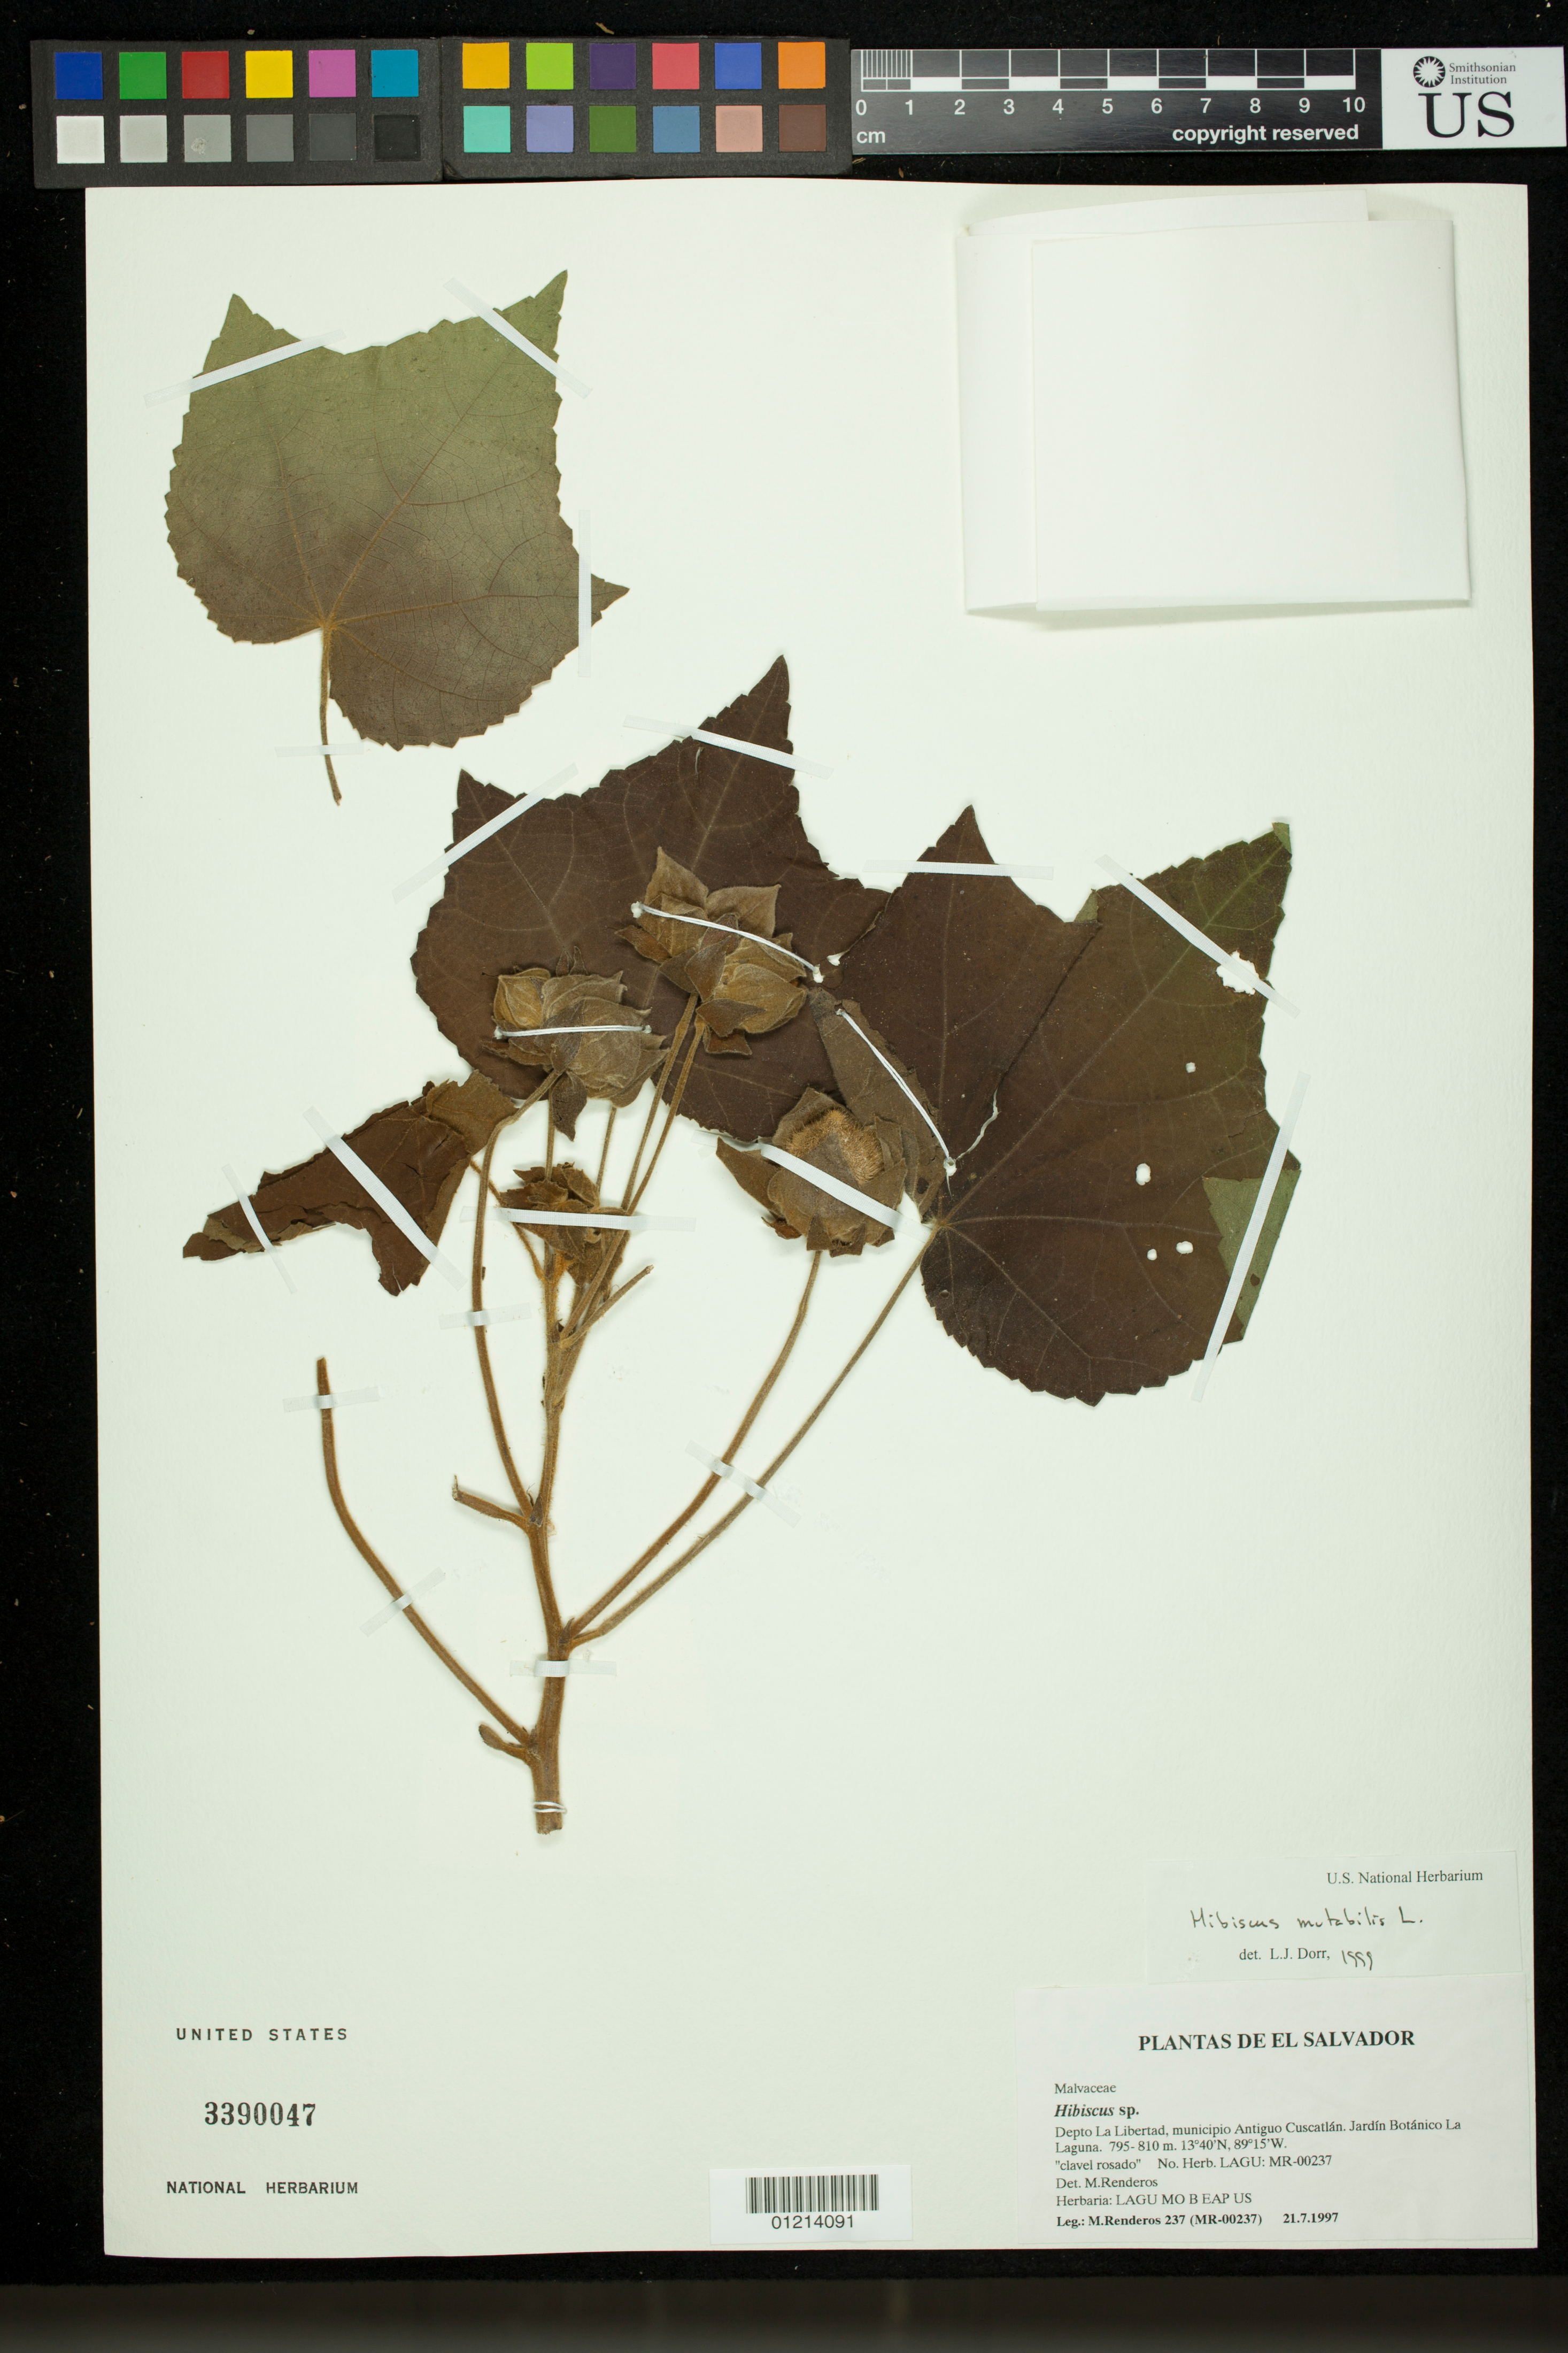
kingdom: Plantae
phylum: Tracheophyta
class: Magnoliopsida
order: Malvales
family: Malvaceae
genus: Hibiscus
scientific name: Hibiscus mutabilis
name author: L.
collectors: M. Renderos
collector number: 237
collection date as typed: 21 Jul 1997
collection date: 1997-07-21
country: El Salvador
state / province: La Libertad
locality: Depto La Libertad, municipio Antiguo Cuscatlán. Jardín Botánico La Laguna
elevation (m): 795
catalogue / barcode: US 3390047